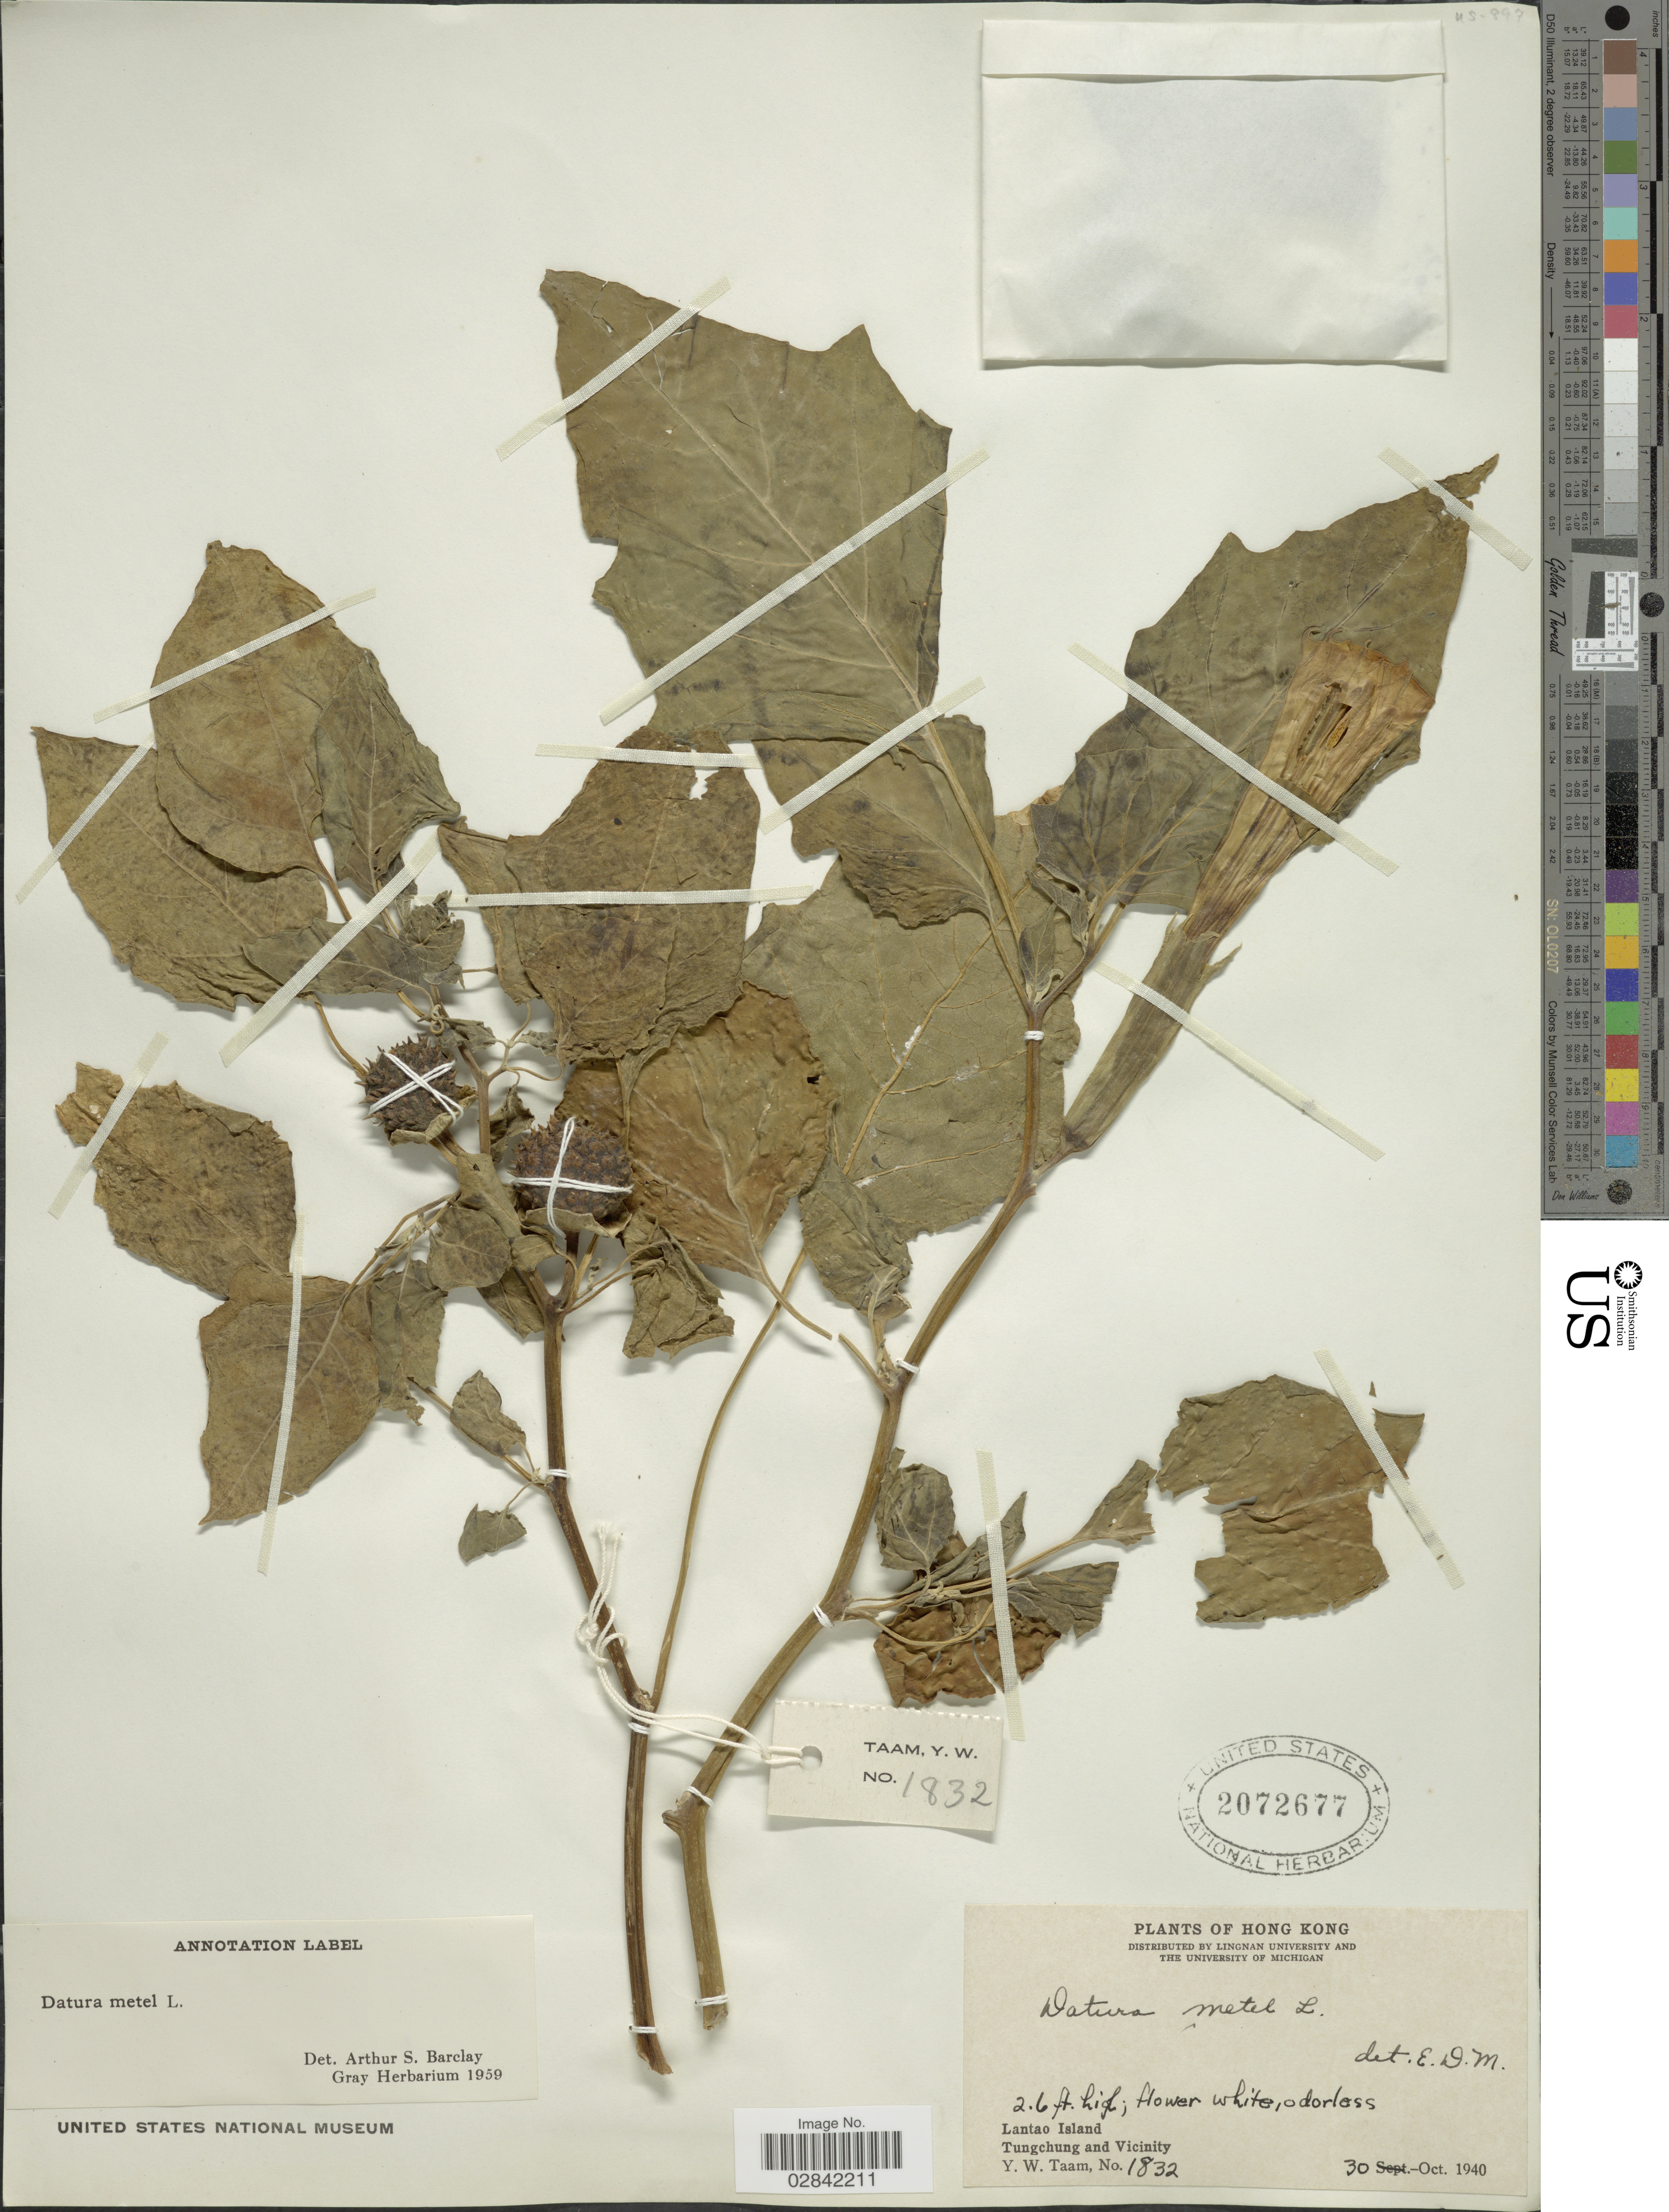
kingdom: Plantae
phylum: Tracheophyta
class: Magnoliopsida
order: Solanales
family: Solanaceae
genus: Datura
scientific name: Datura metel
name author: L.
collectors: Y. W. Taam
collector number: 1832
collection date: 1940-10-30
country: China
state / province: Hong Kong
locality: Lantao Island, Tungchung and Vicinity.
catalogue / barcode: US 2072677